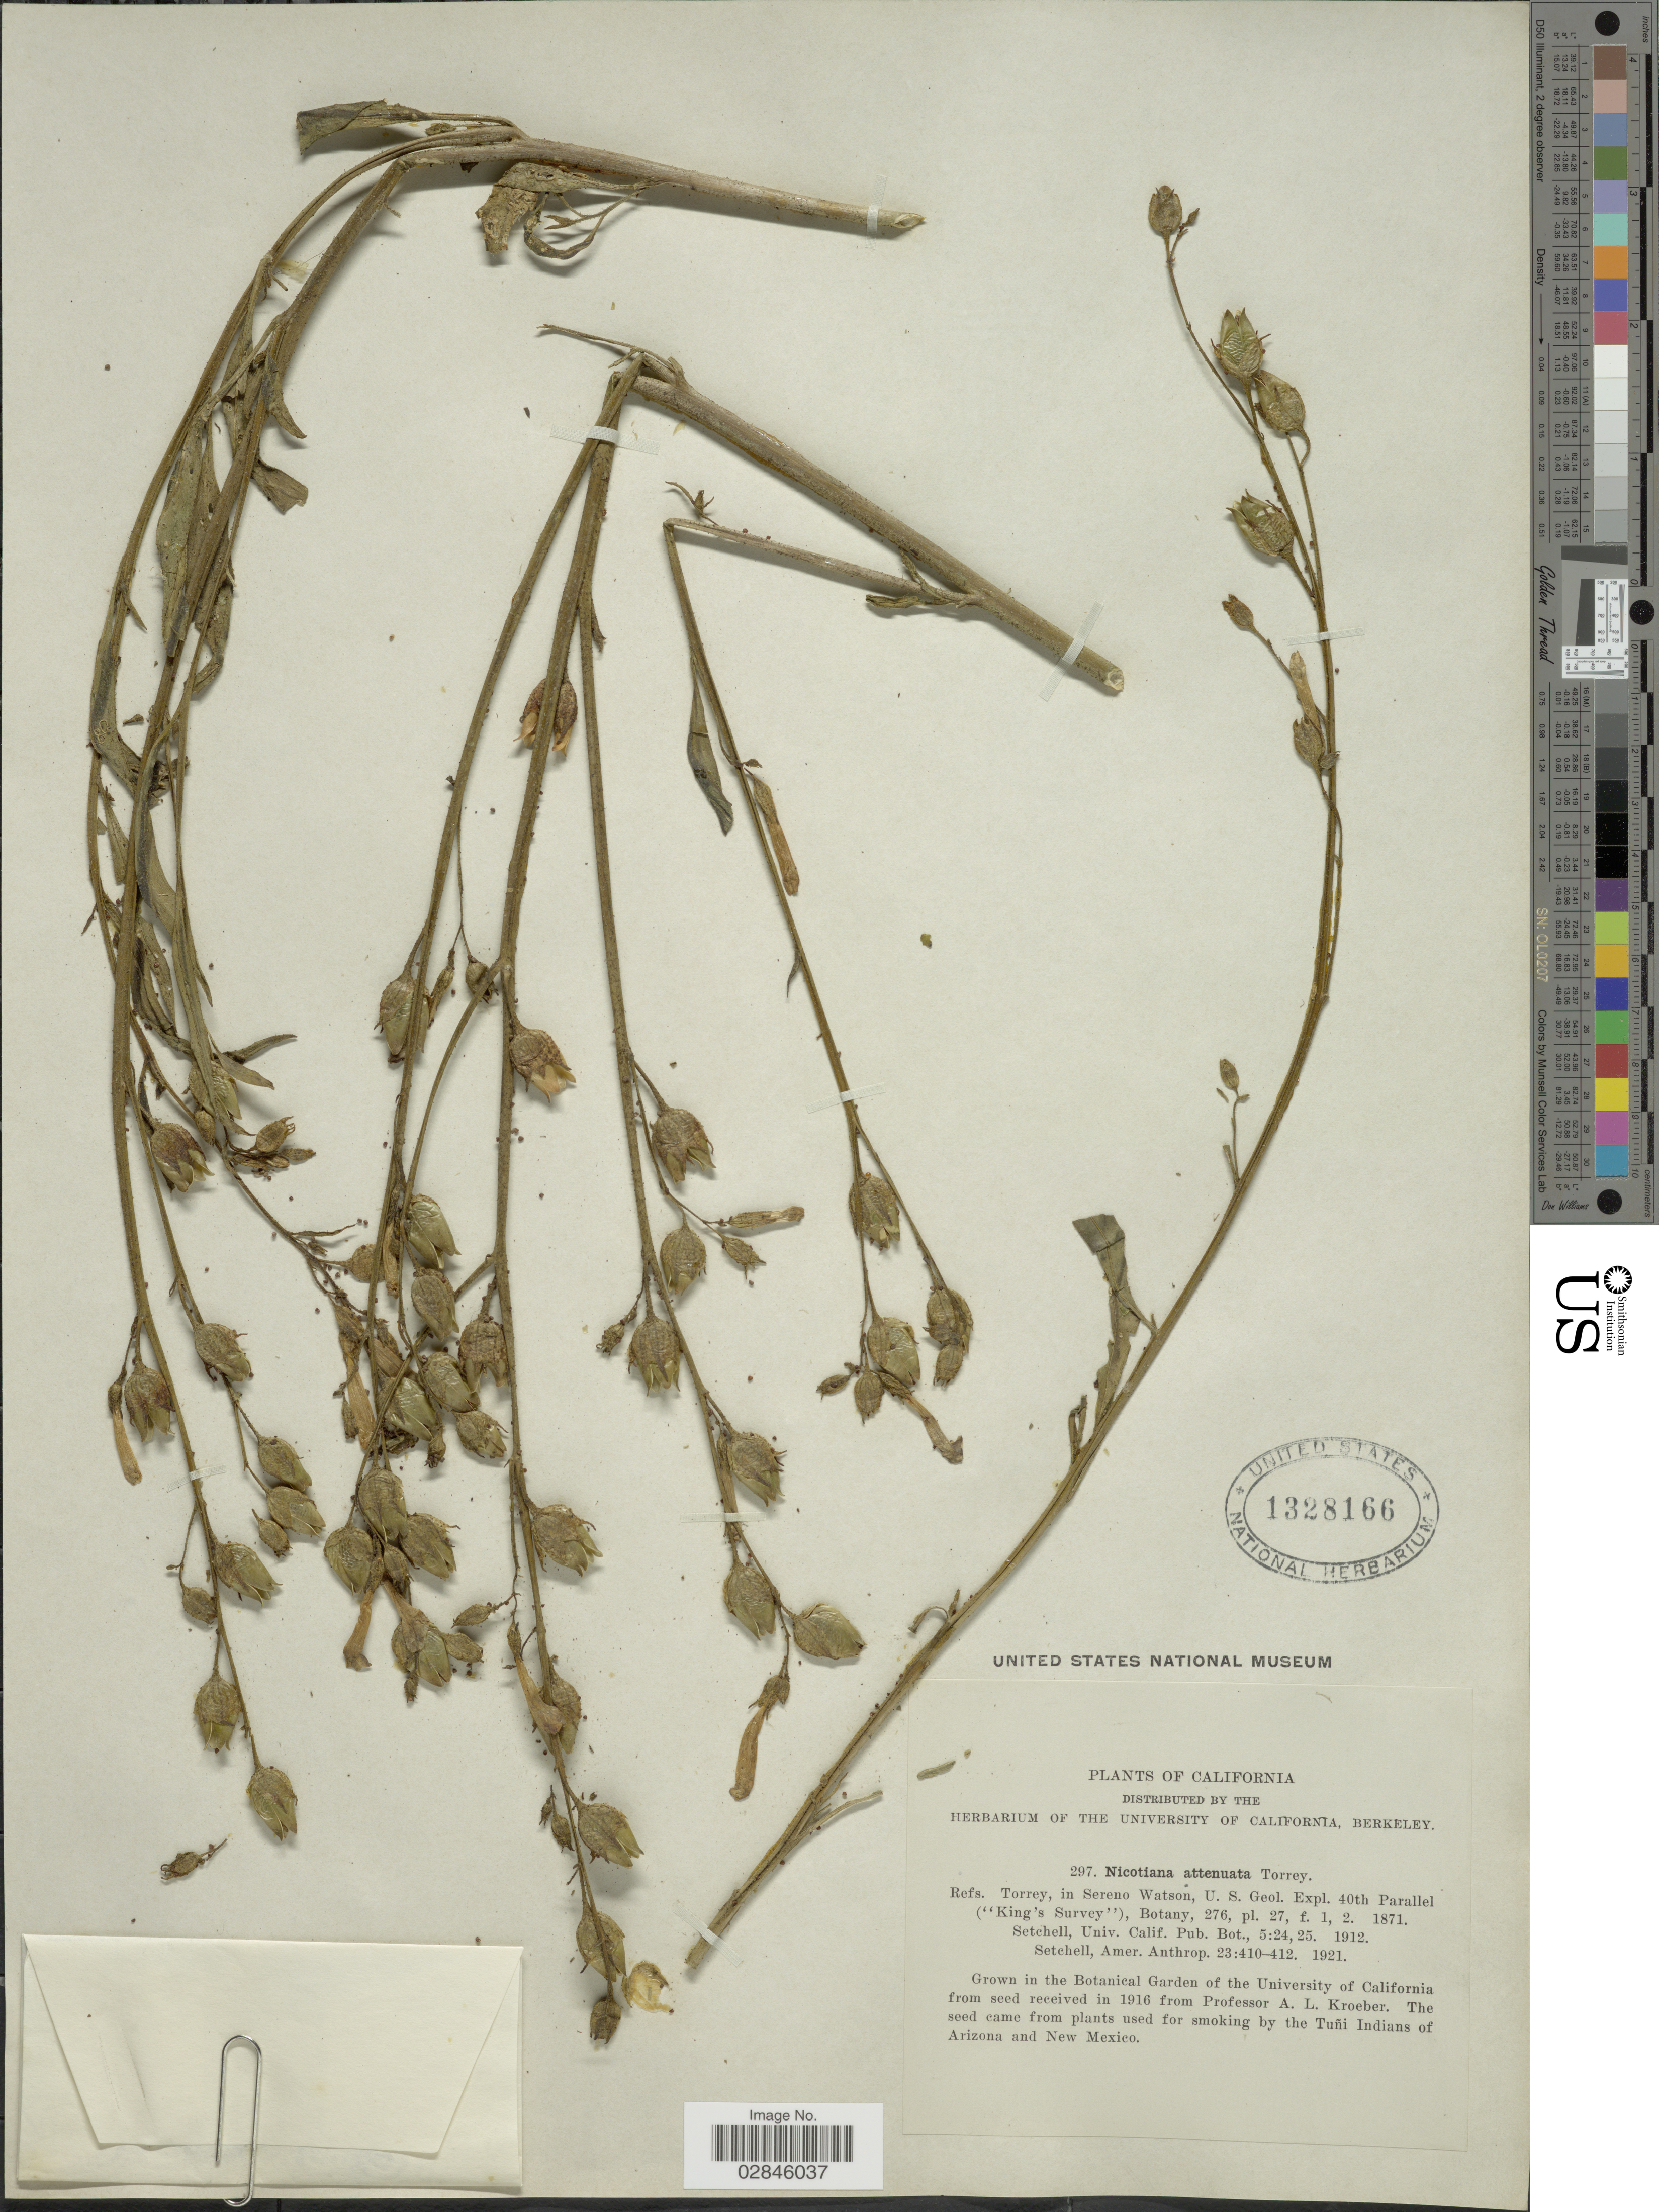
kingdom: Plantae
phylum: Tracheophyta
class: Magnoliopsida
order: Solanales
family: Solanaceae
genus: Nicotiana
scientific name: Nicotiana attenuata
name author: Torr. ex S. Watson in C. King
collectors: ex herb. Univ. of California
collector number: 297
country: United States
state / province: California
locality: Botanical Garden of the University of California.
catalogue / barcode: US 1328166